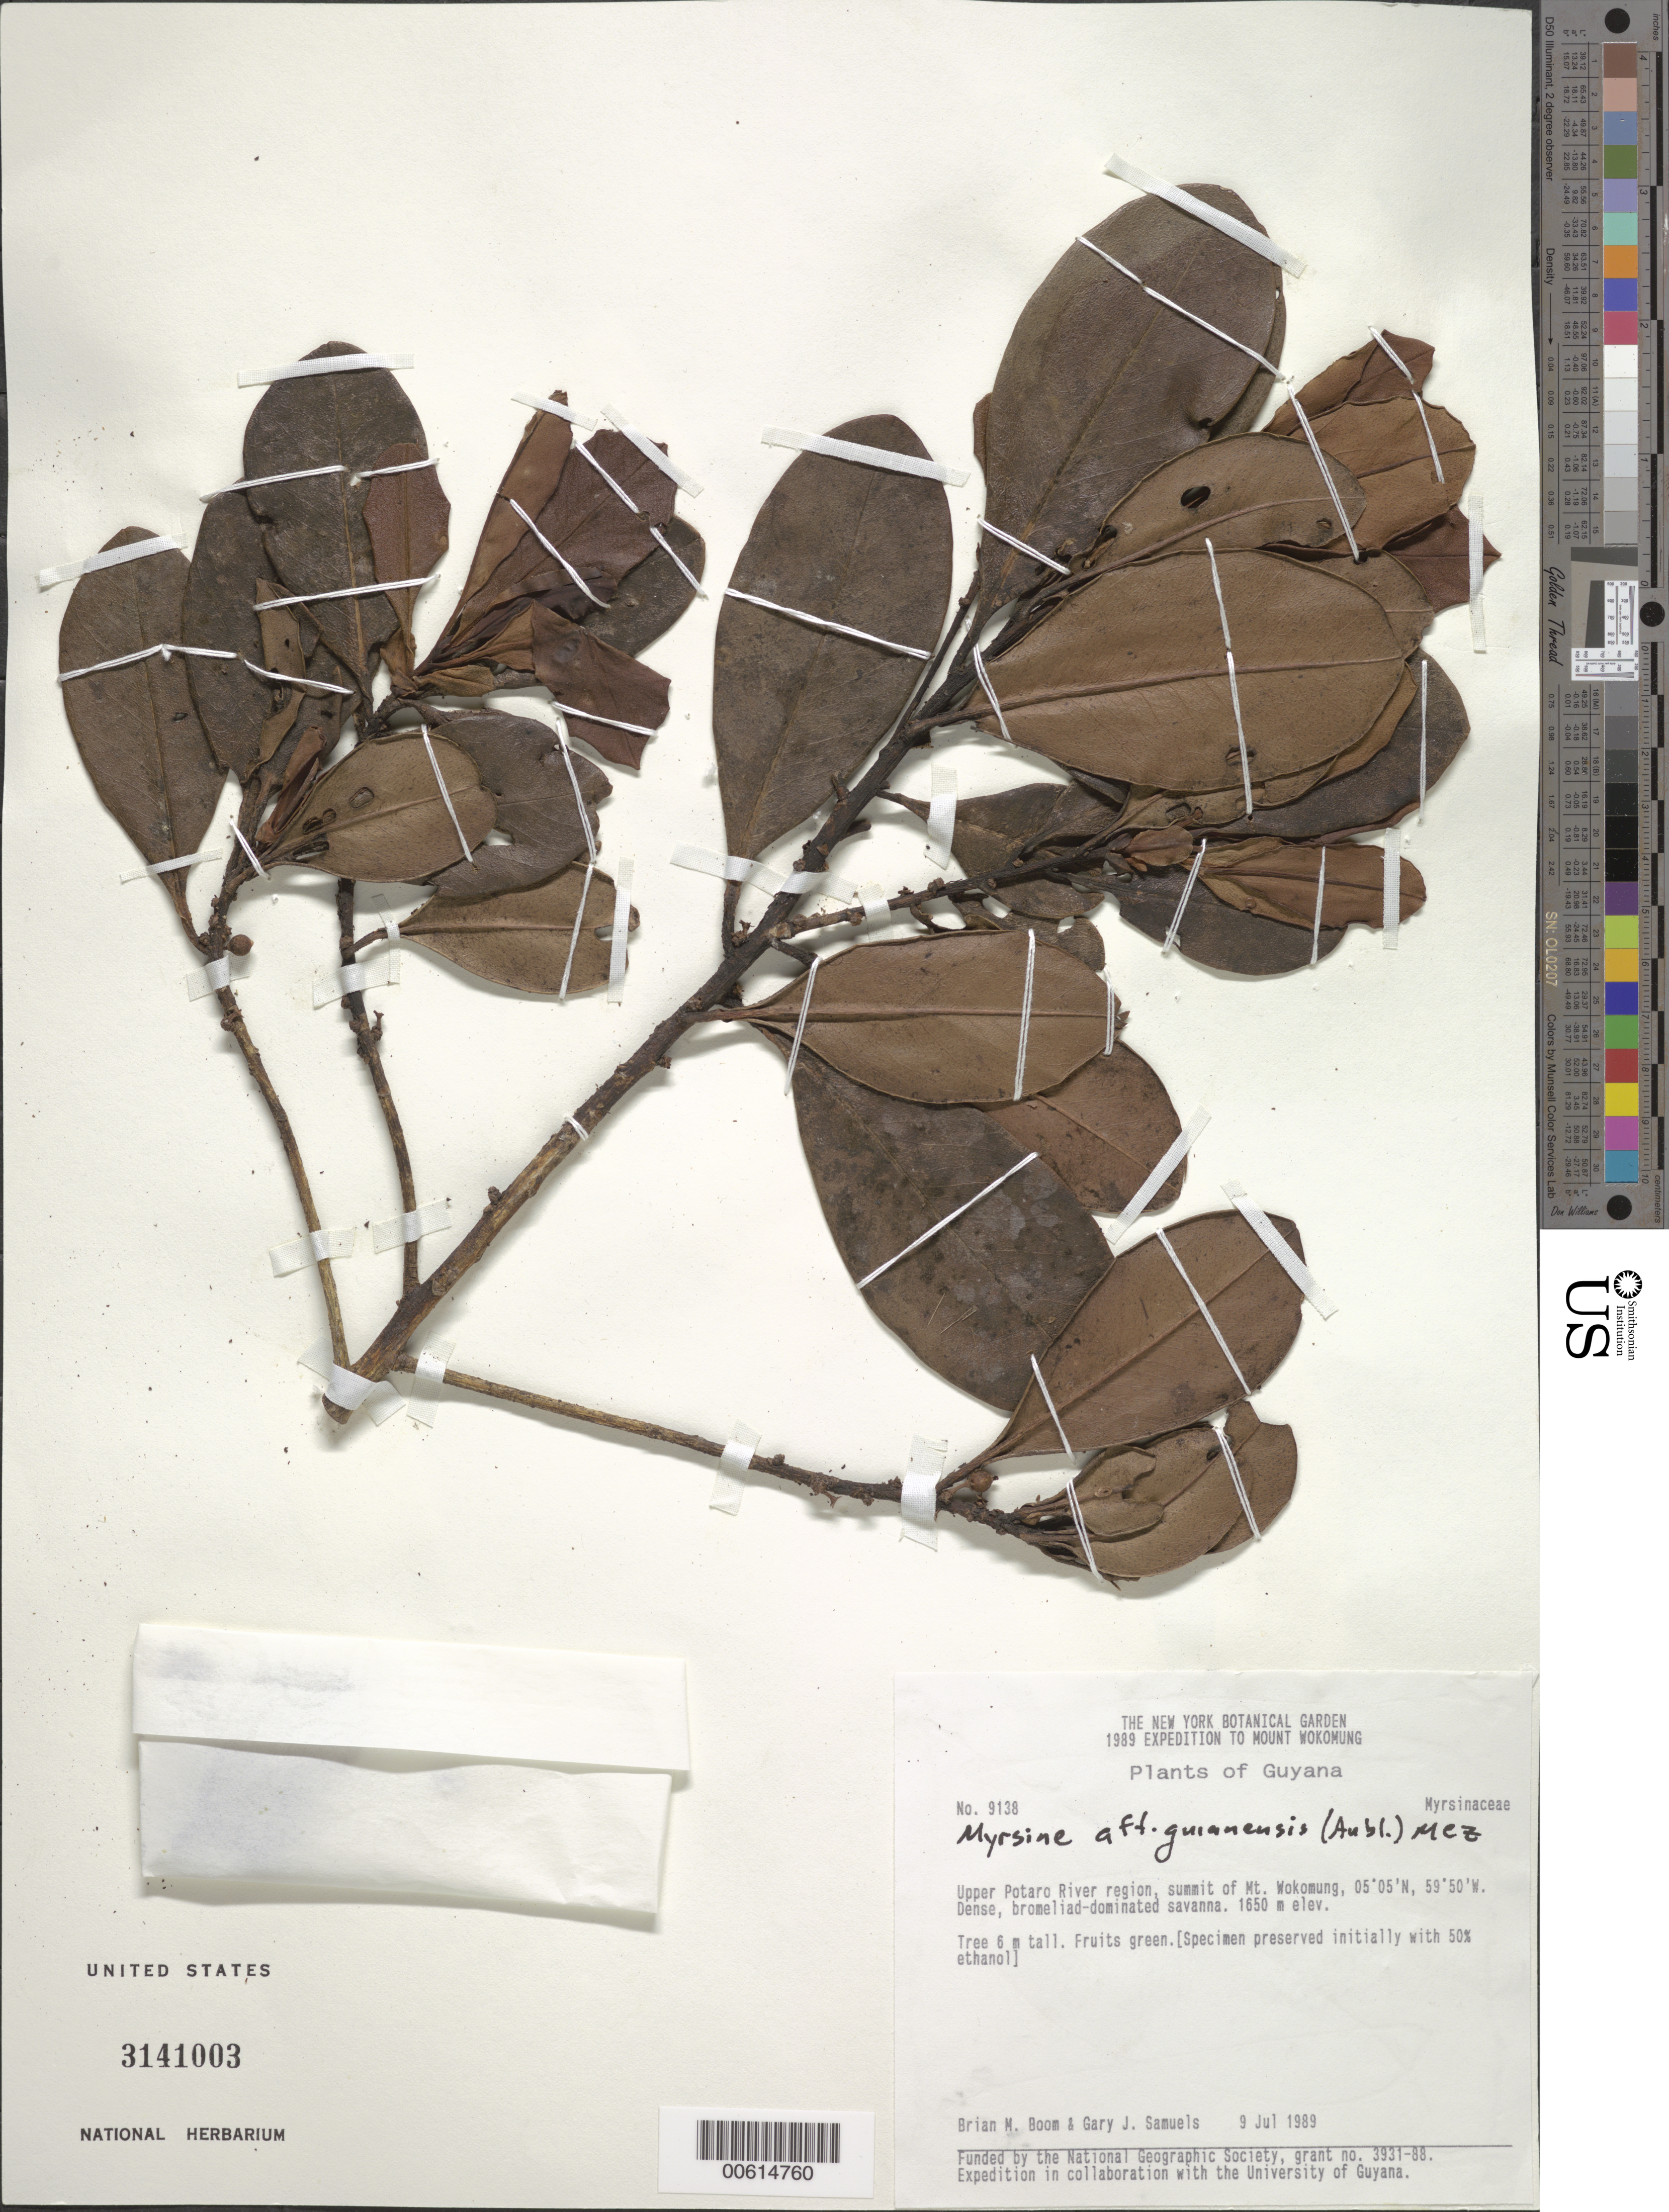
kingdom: Plantae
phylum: Tracheophyta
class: Magnoliopsida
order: Ericales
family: Primulaceae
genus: Myrsine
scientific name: Myrsine guianensis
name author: (Aubl.) Kuntze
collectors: B. M. Boom & G. Samuels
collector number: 9138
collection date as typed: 9-Jul-89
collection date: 1989-07-09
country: Guyana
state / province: Potaro-Siparuni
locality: Mt. Wokomung, summit, upper Potaro R.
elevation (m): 1650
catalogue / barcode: US 3141003